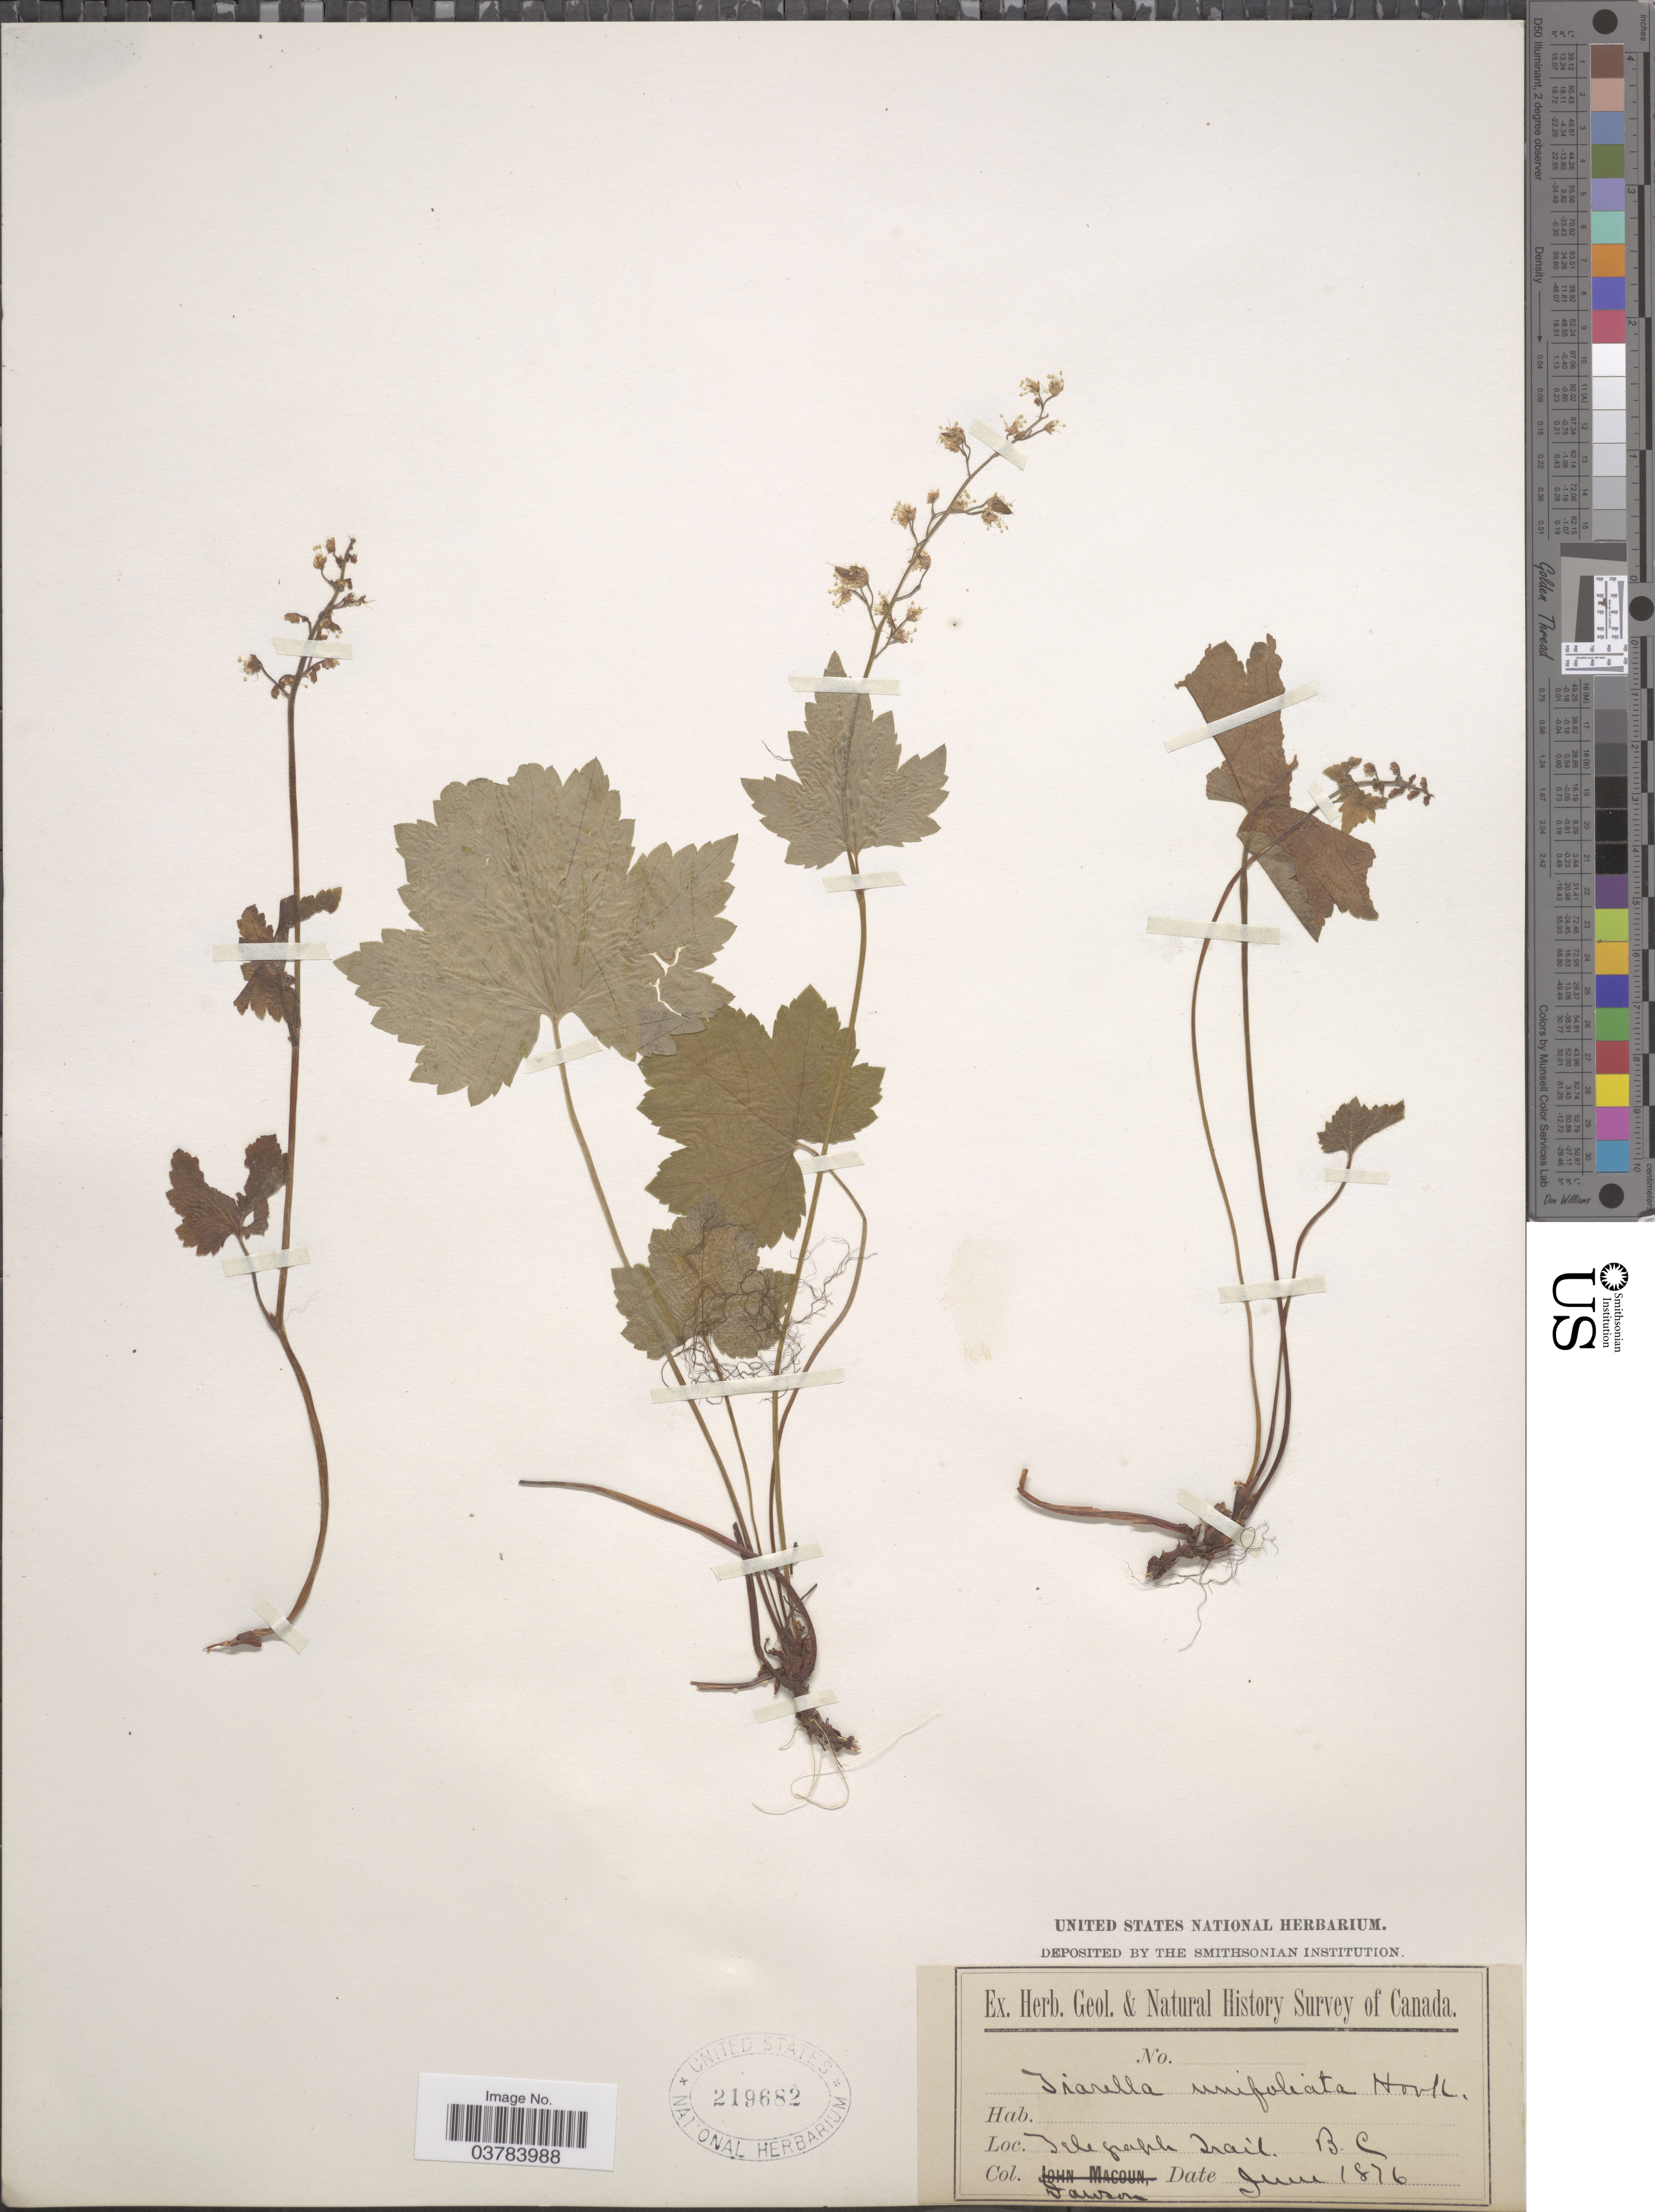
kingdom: Plantae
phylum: Tracheophyta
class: Magnoliopsida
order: Saxifragales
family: Saxifragaceae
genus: Tiarella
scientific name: Tiarella unifoliata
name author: Hook.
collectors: -. Dawson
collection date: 1876-06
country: Canada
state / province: British Columbia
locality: Telegraph Trail.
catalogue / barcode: US 219682